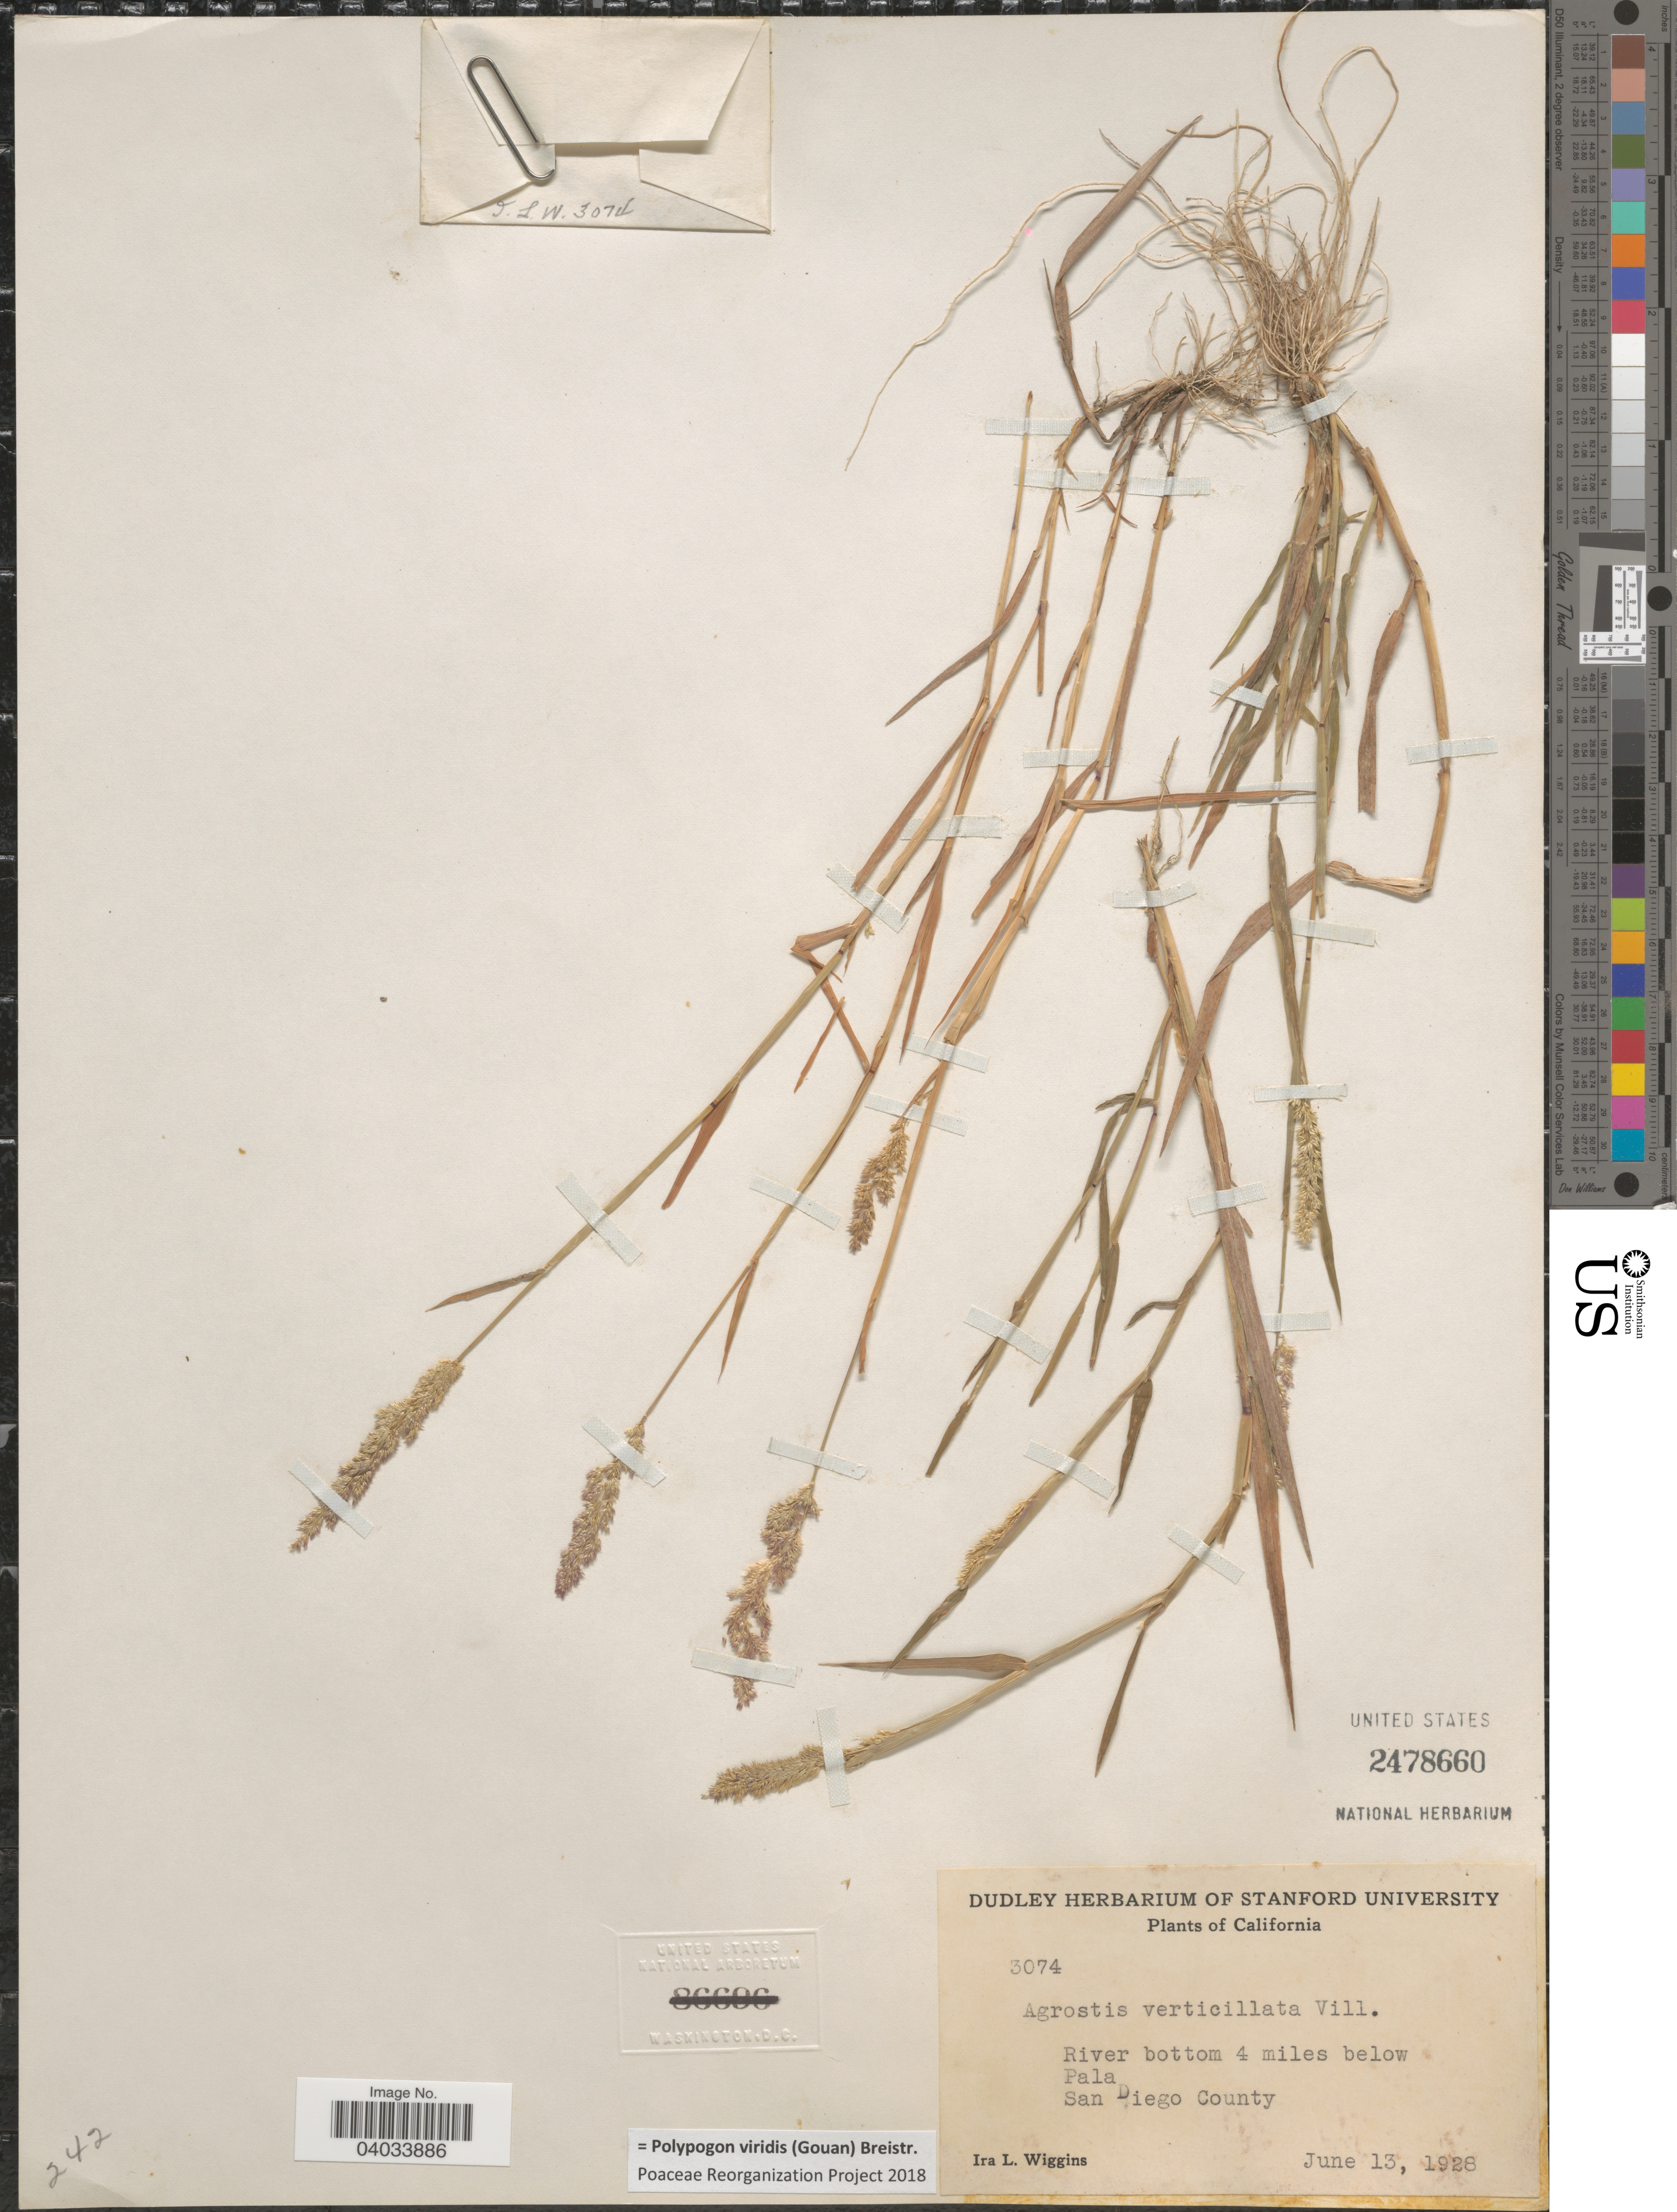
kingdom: Plantae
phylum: Tracheophyta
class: Liliopsida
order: Poales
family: Poaceae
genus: Polypogon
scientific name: Polypogon viridis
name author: (Gouan) Breistroffer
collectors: I. L. Wiggins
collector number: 3074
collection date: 1928-06-13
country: United States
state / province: California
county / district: San Diego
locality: River bottom 4 miles below Pala. San Diego County.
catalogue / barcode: US 2478660